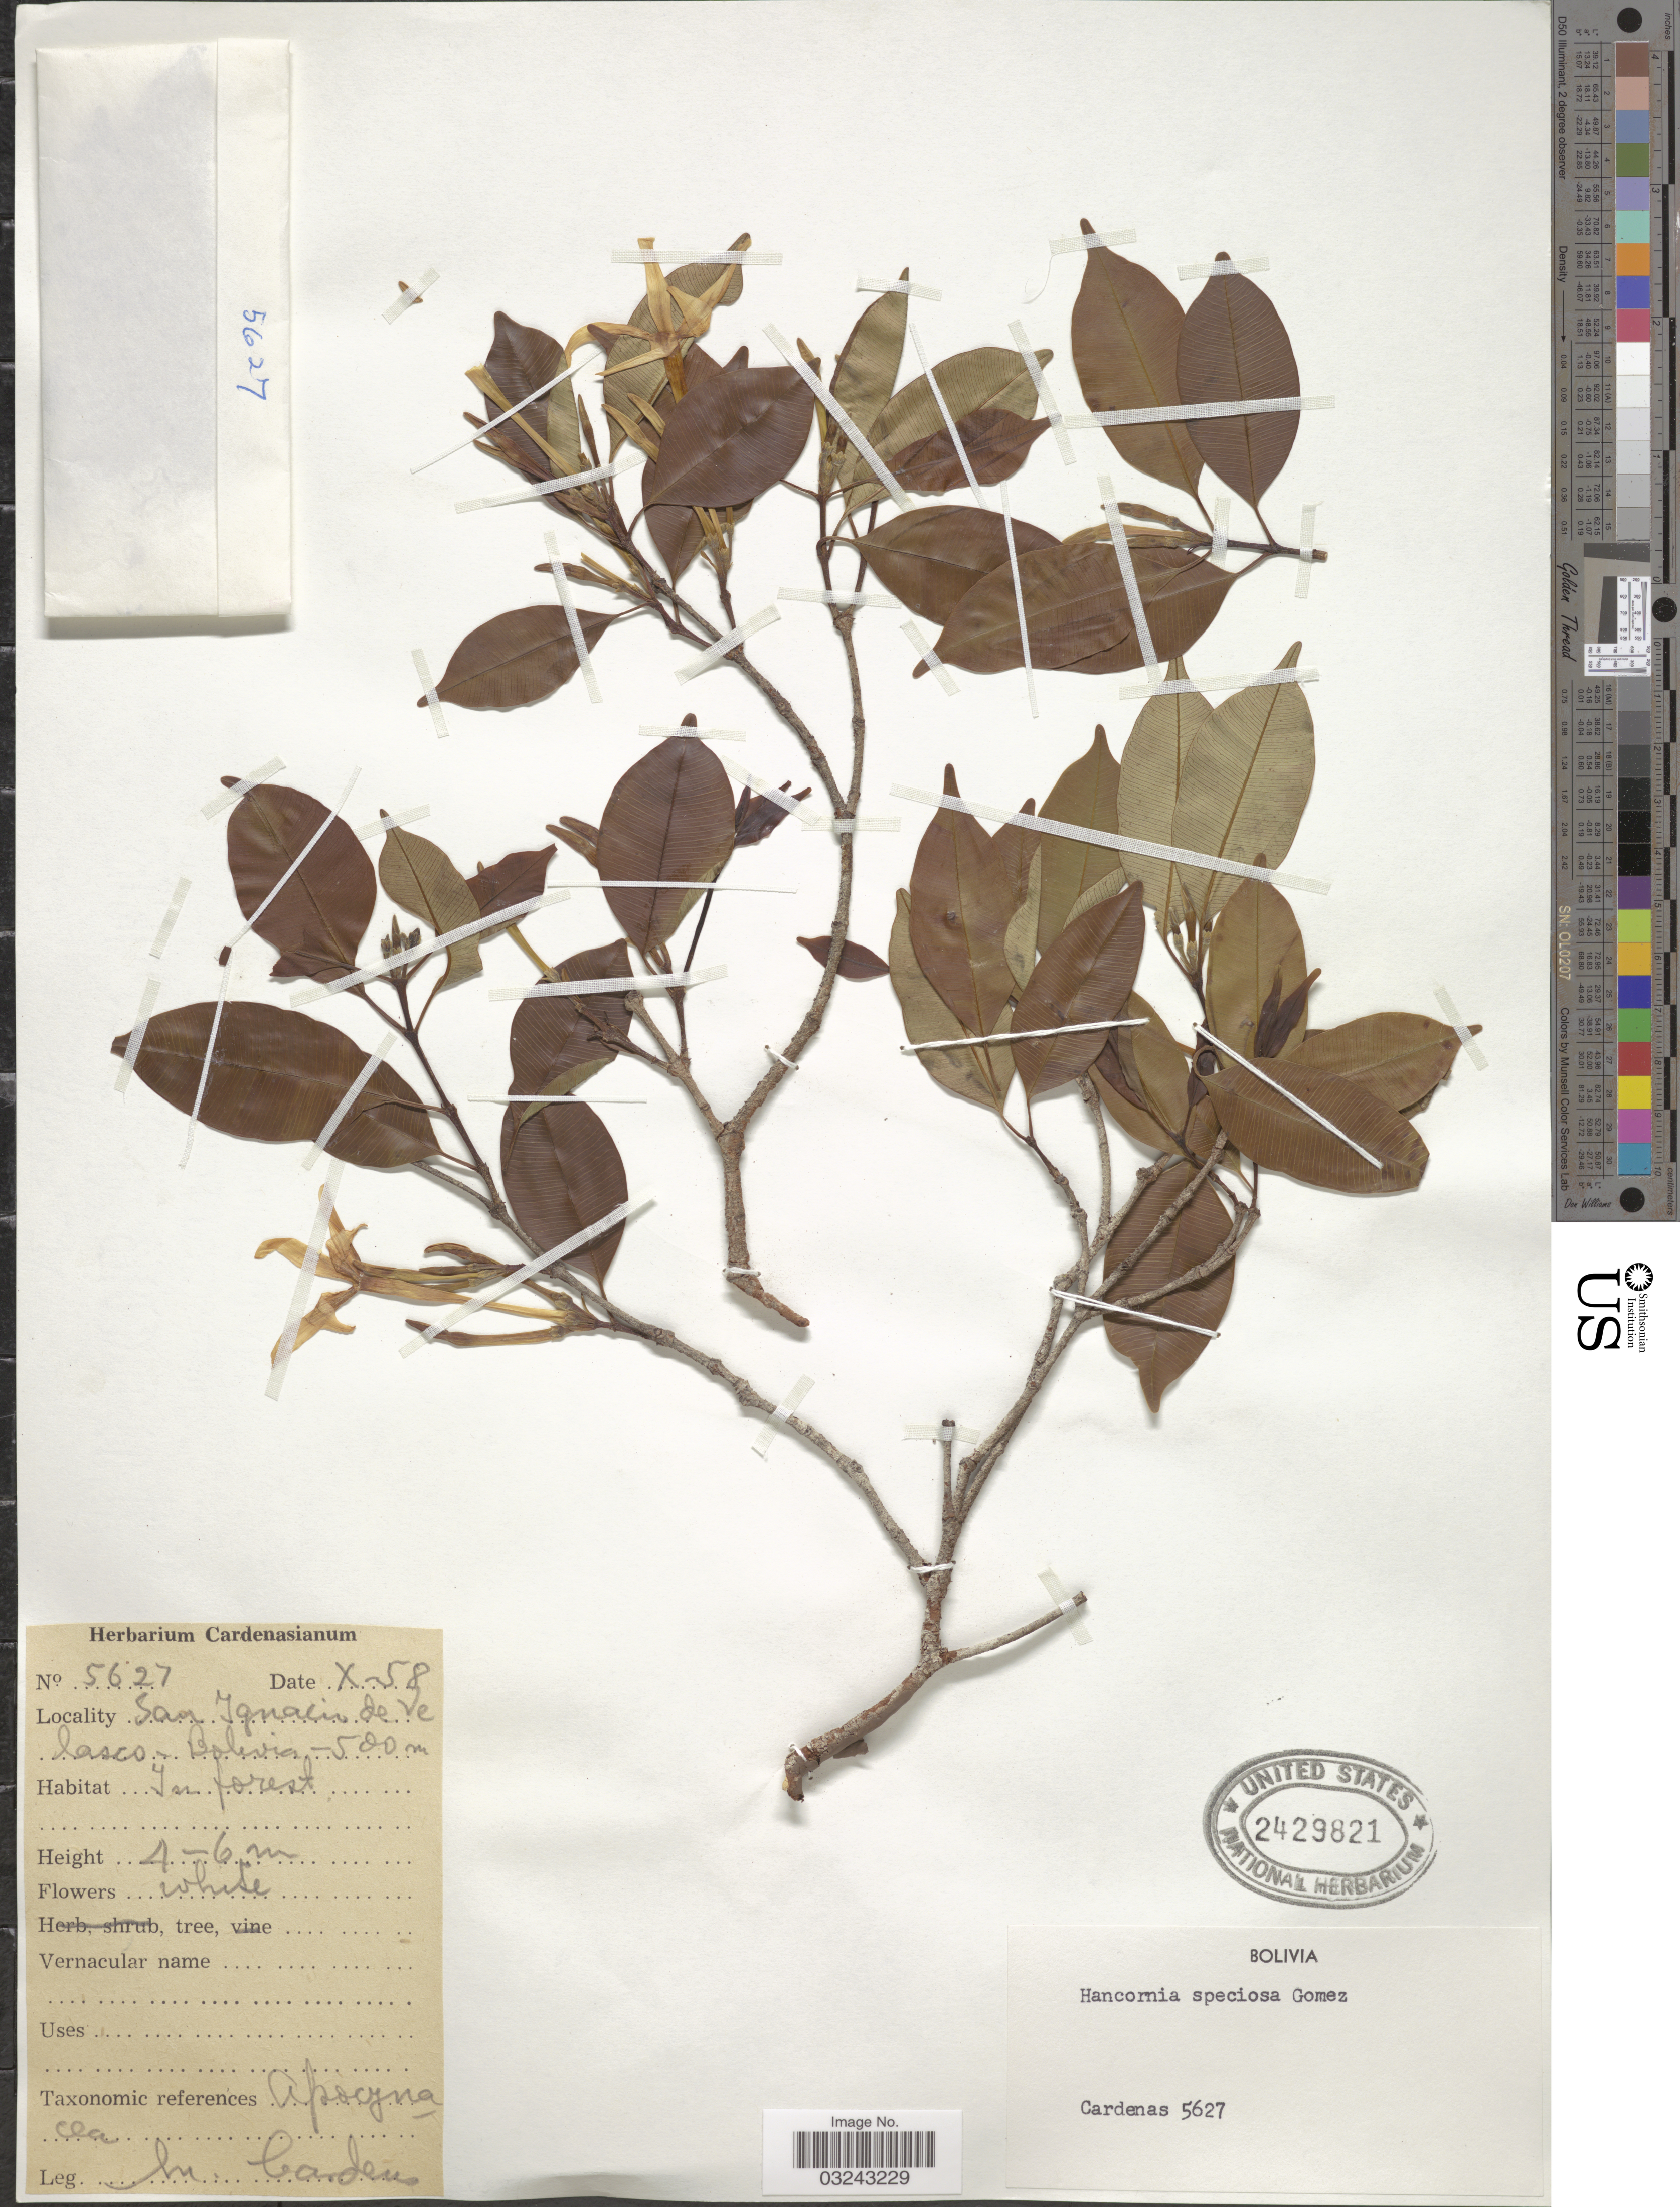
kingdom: Plantae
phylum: Tracheophyta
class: Magnoliopsida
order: Gentianales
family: Apocynaceae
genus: Hancornia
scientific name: Hancornia speciosa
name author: Gomes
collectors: M. Cárdenas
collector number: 5627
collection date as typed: Transcribed d/m/y: /10/58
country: Bolivia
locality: San Ignacio de Velasco.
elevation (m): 500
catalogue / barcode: US 2429821